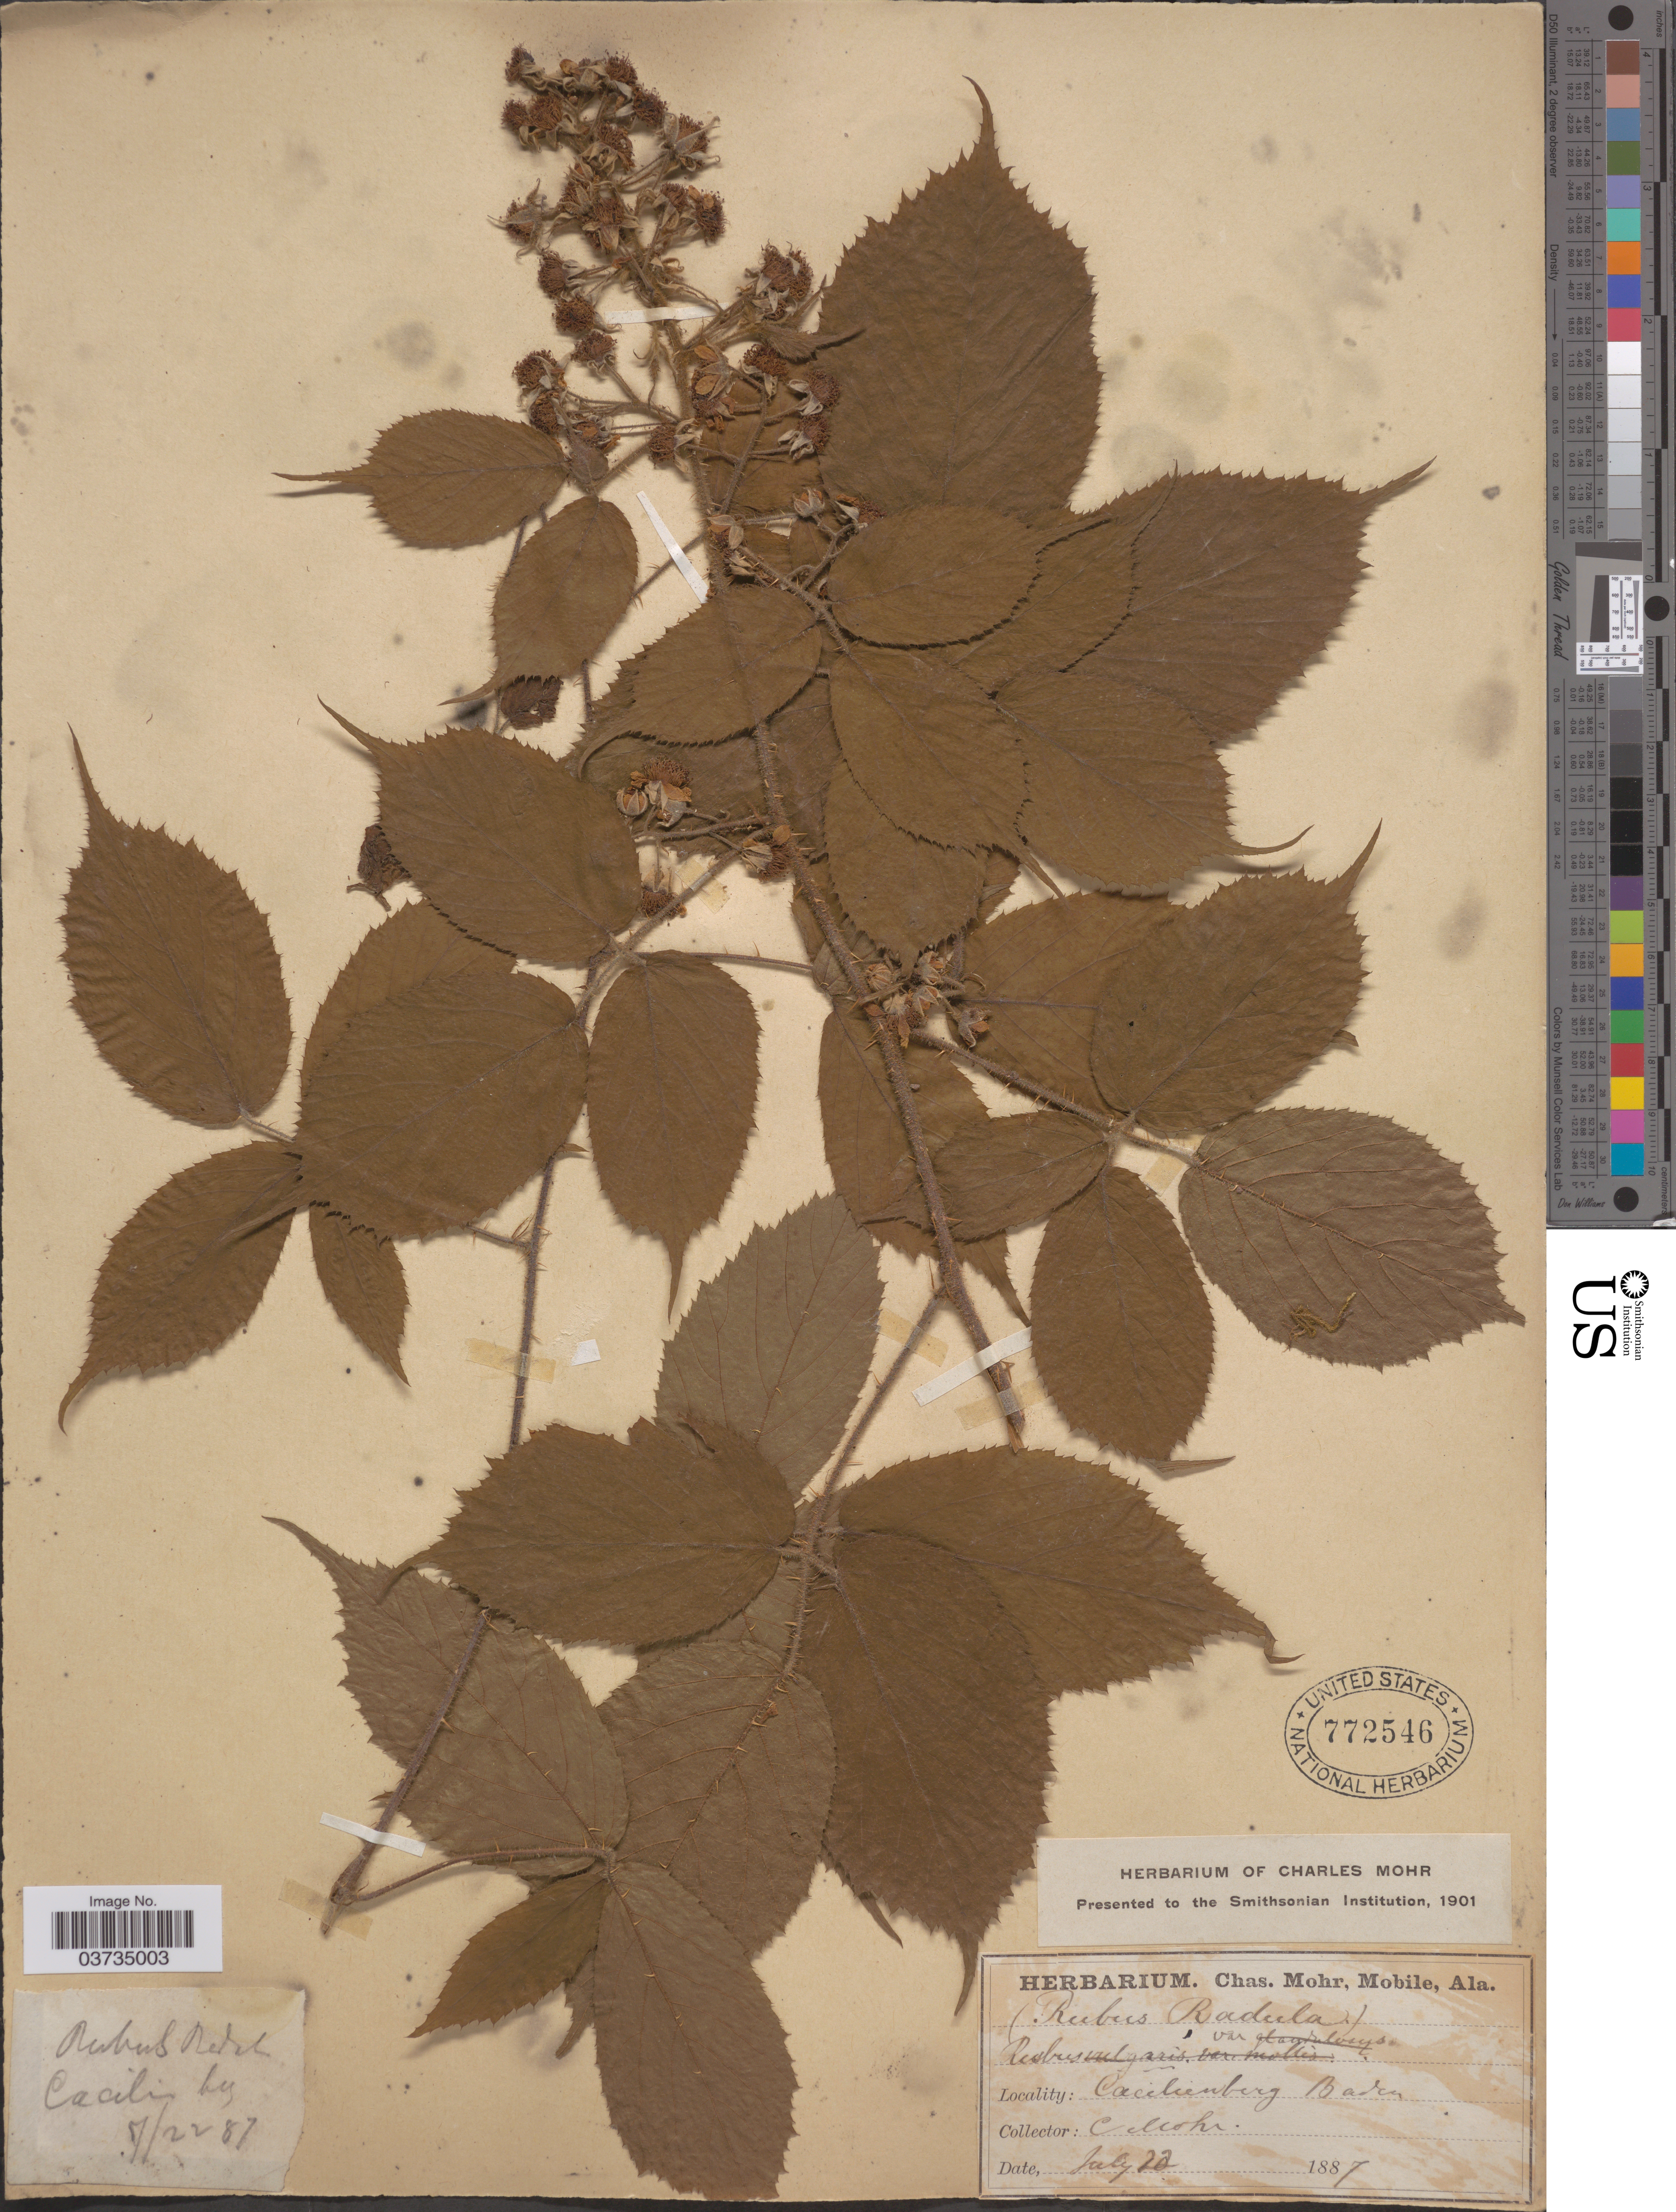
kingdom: Plantae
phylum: Tracheophyta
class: Magnoliopsida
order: Rosales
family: Rosaceae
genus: Rubus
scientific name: Rubus radula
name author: Weihe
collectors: Mohr, C. T. (herbarium)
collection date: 1887-07-22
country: Germany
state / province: Baden-Württemberg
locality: Cacilienberg, Baden.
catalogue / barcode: US 772546